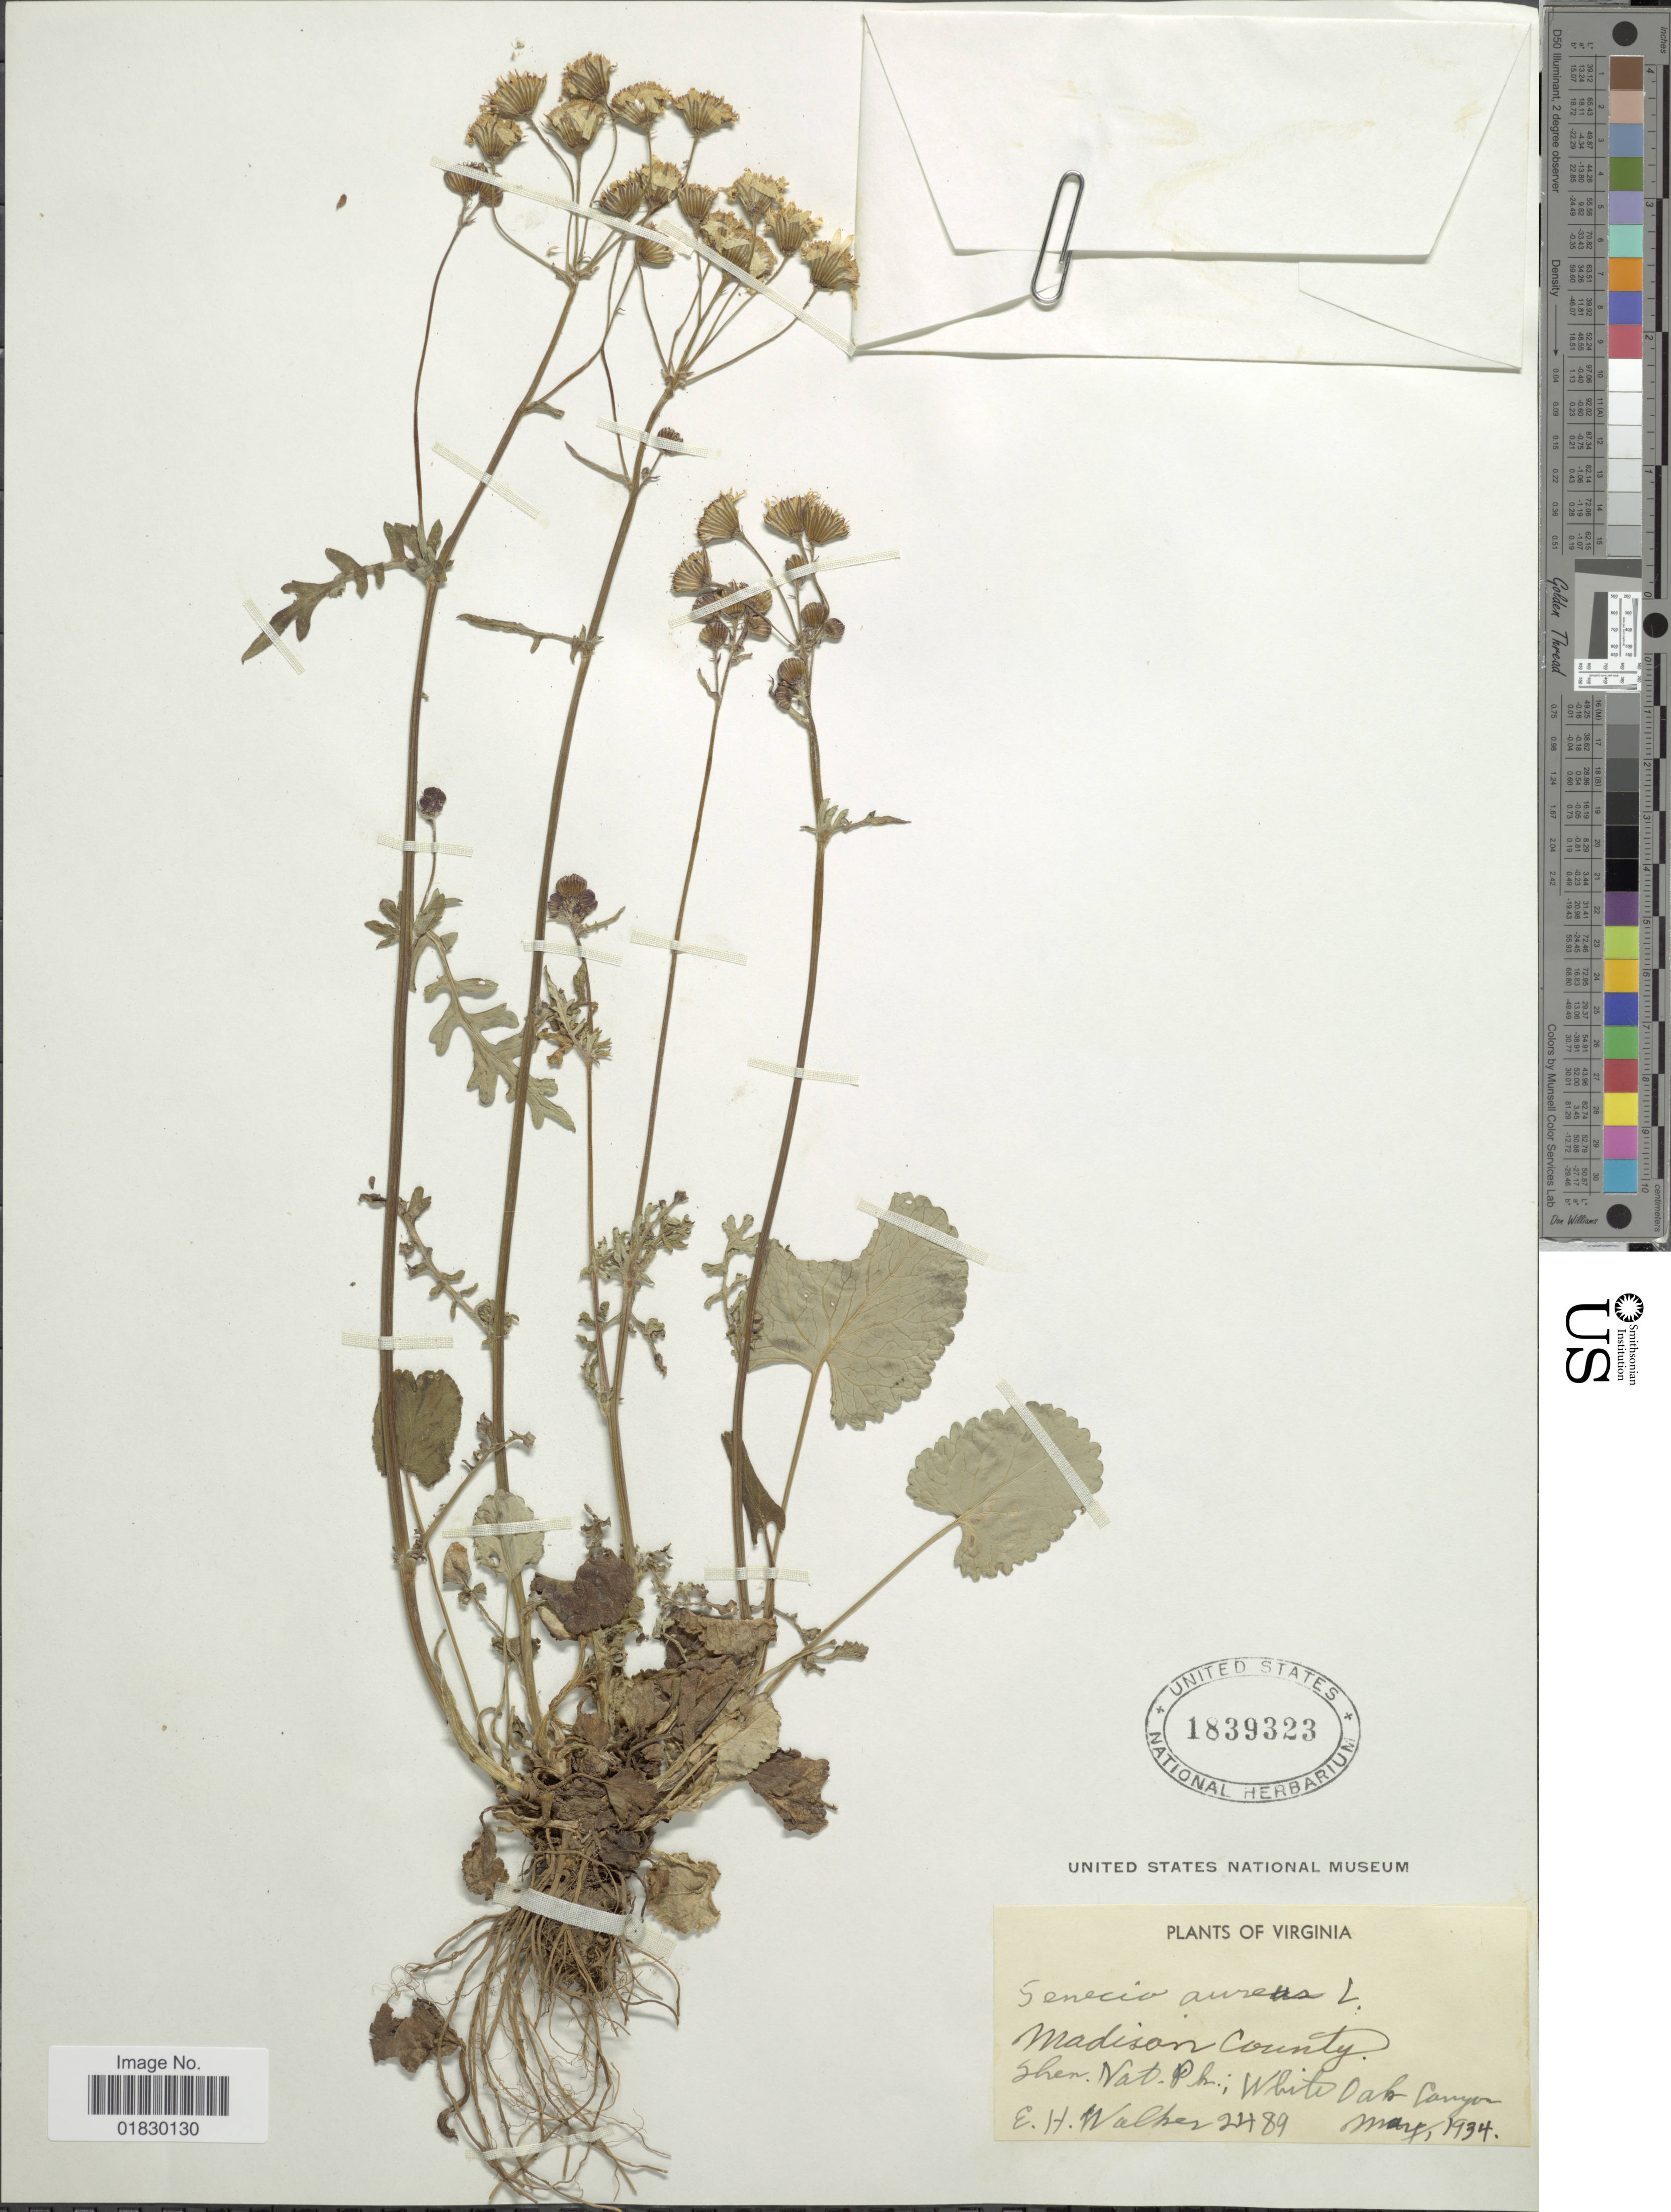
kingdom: Plantae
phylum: Tracheophyta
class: Magnoliopsida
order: Asterales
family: Asteraceae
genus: Packera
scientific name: Packera aurea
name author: (L.) Á. Löve & D. Löve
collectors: E. H. Walker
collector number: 2489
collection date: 1934-05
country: United States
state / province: Virginia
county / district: Madison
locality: Shen Nat. Pk., White Oak Canyon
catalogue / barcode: US 1839323